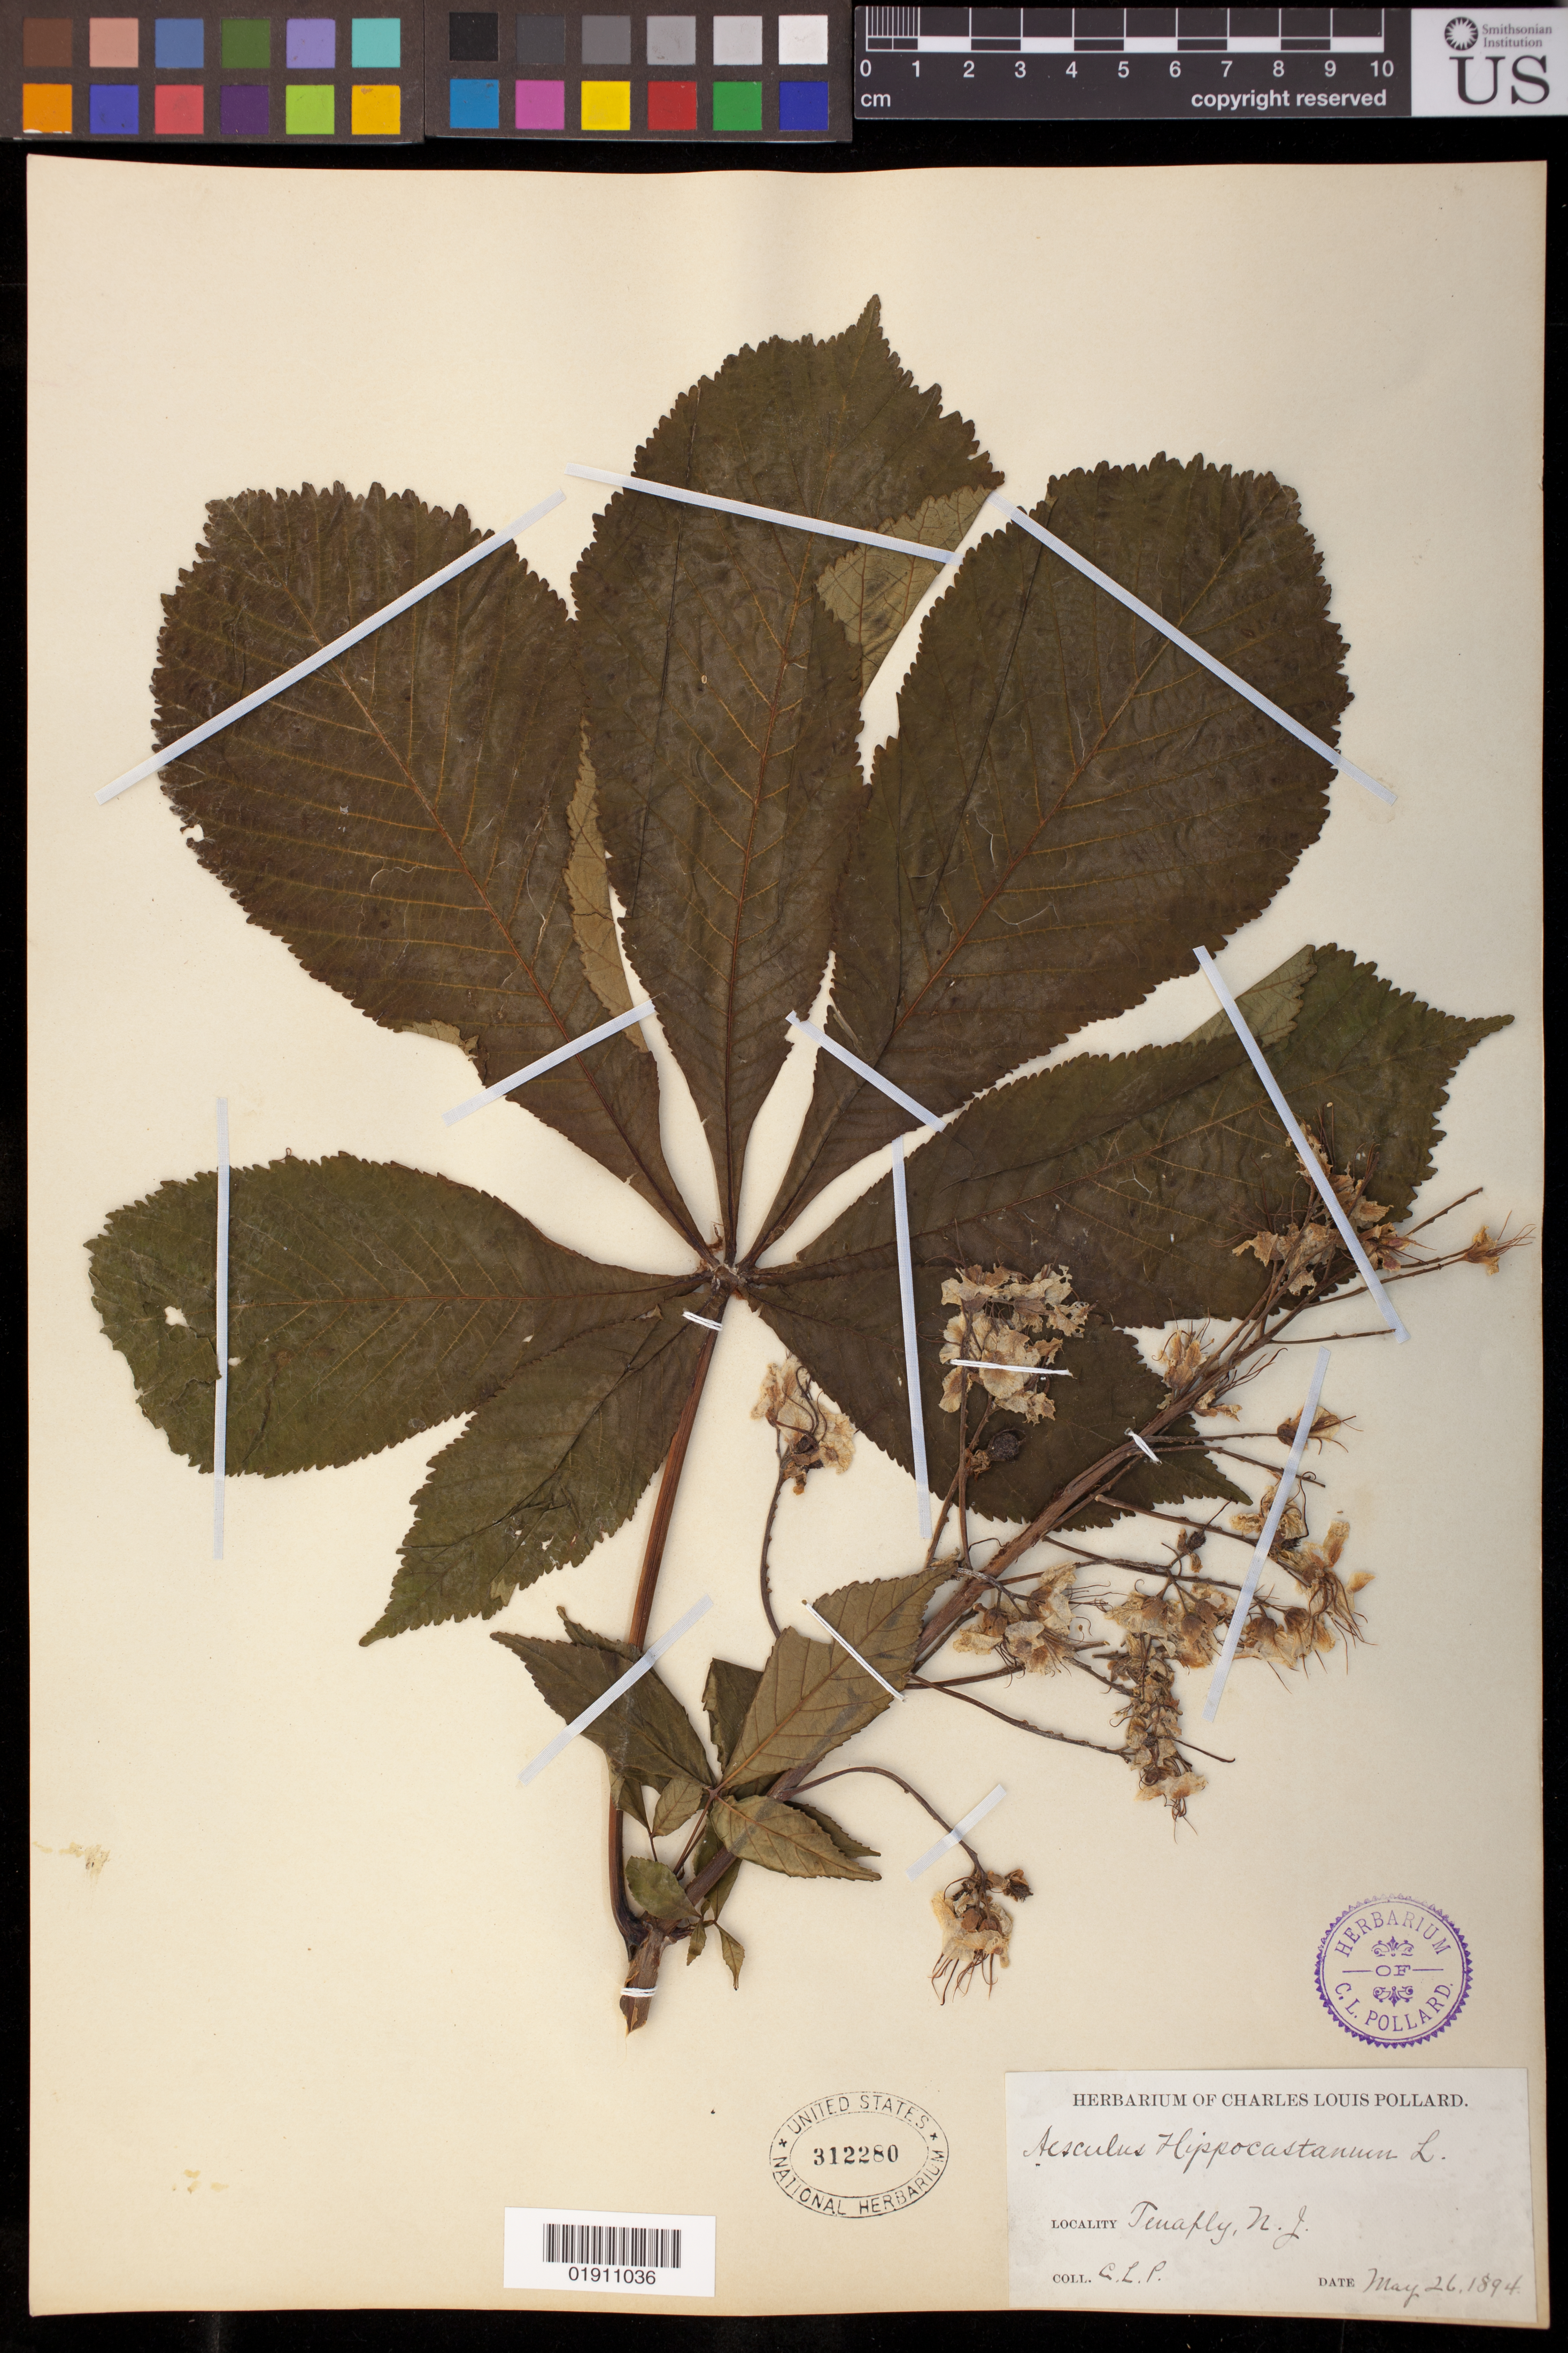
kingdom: Plantae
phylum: Tracheophyta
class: Magnoliopsida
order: Sapindales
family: Sapindaceae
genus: Aesculus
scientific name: Aesculus hippocastanum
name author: L.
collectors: C. L. Pollard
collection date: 1894-05-26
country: United States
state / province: New Jersey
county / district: Bergen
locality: Tenafly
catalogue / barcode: US 312280